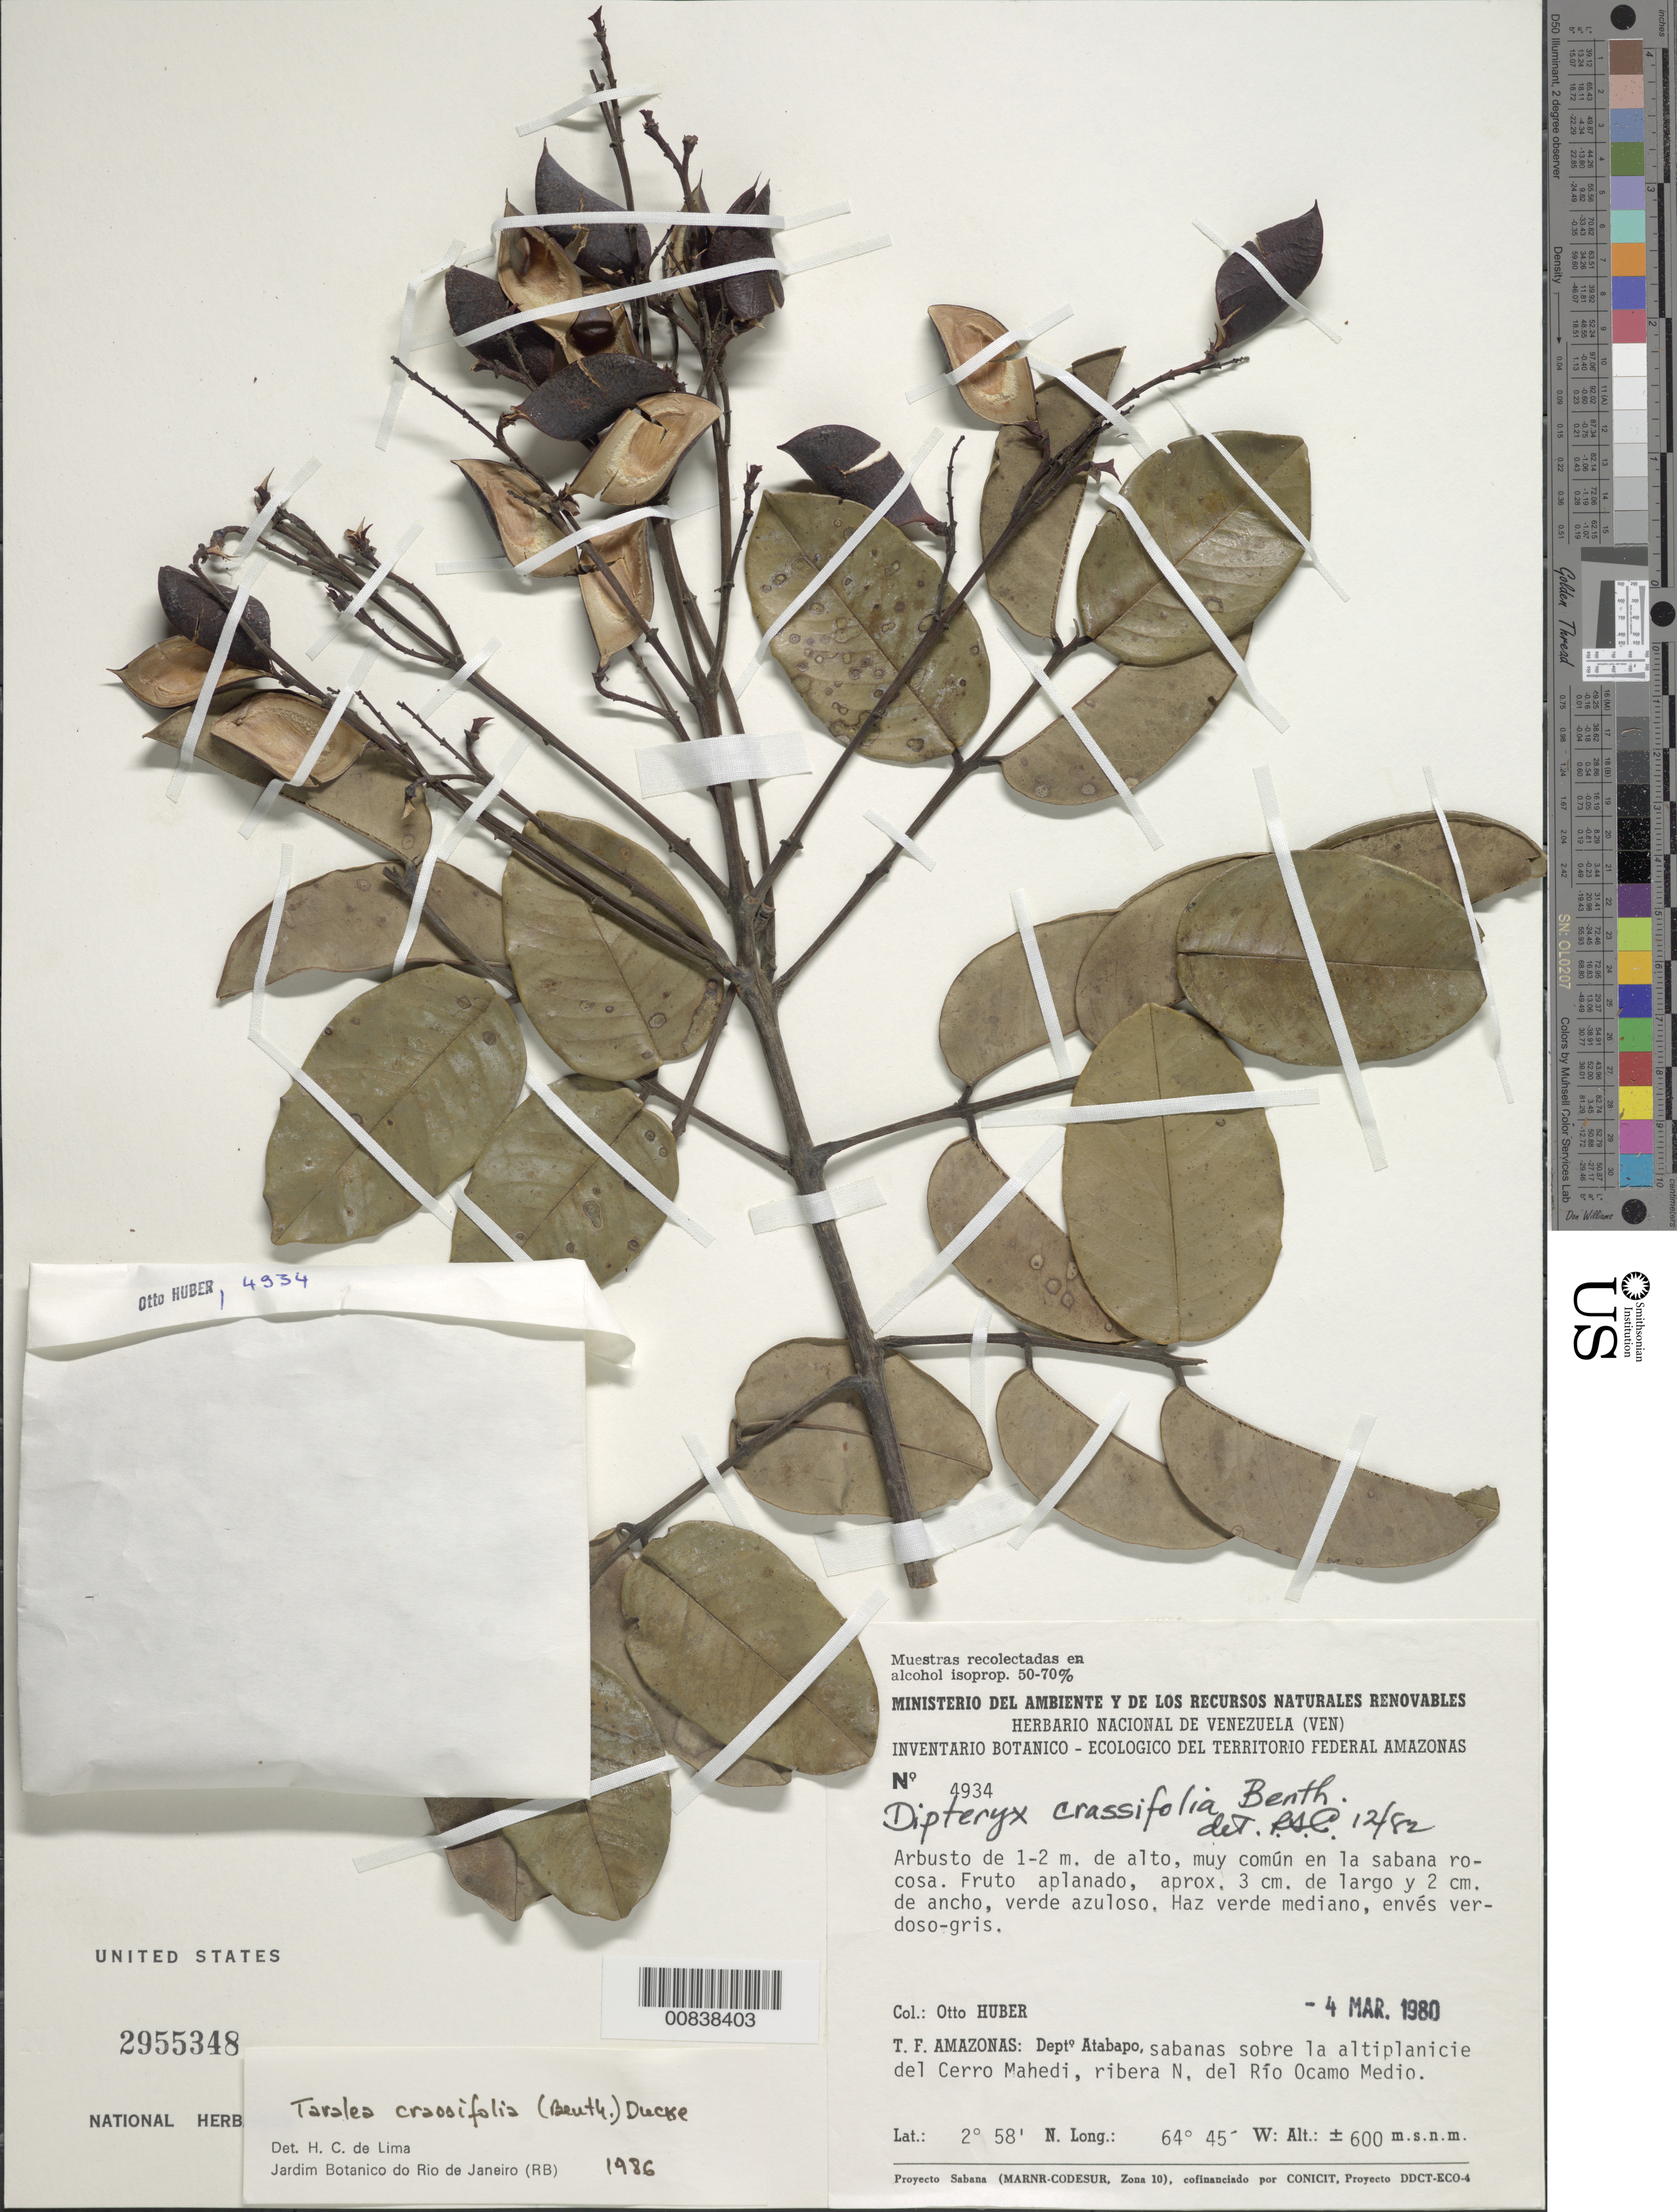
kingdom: Plantae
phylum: Tracheophyta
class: Magnoliopsida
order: Fabales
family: Fabaceae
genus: Taralea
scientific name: Taralea crassifolia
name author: (Spruce ex Benth.) Ducke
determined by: Lima, H. C. de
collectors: O. Huber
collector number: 4934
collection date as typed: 4-Mar-80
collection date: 1980-03-04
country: Venezuela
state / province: Amazonas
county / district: Atabapo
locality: Cerro Mahedi, N del Río Ocamo Medio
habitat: Sabana rocosa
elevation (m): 600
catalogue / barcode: US 2955348